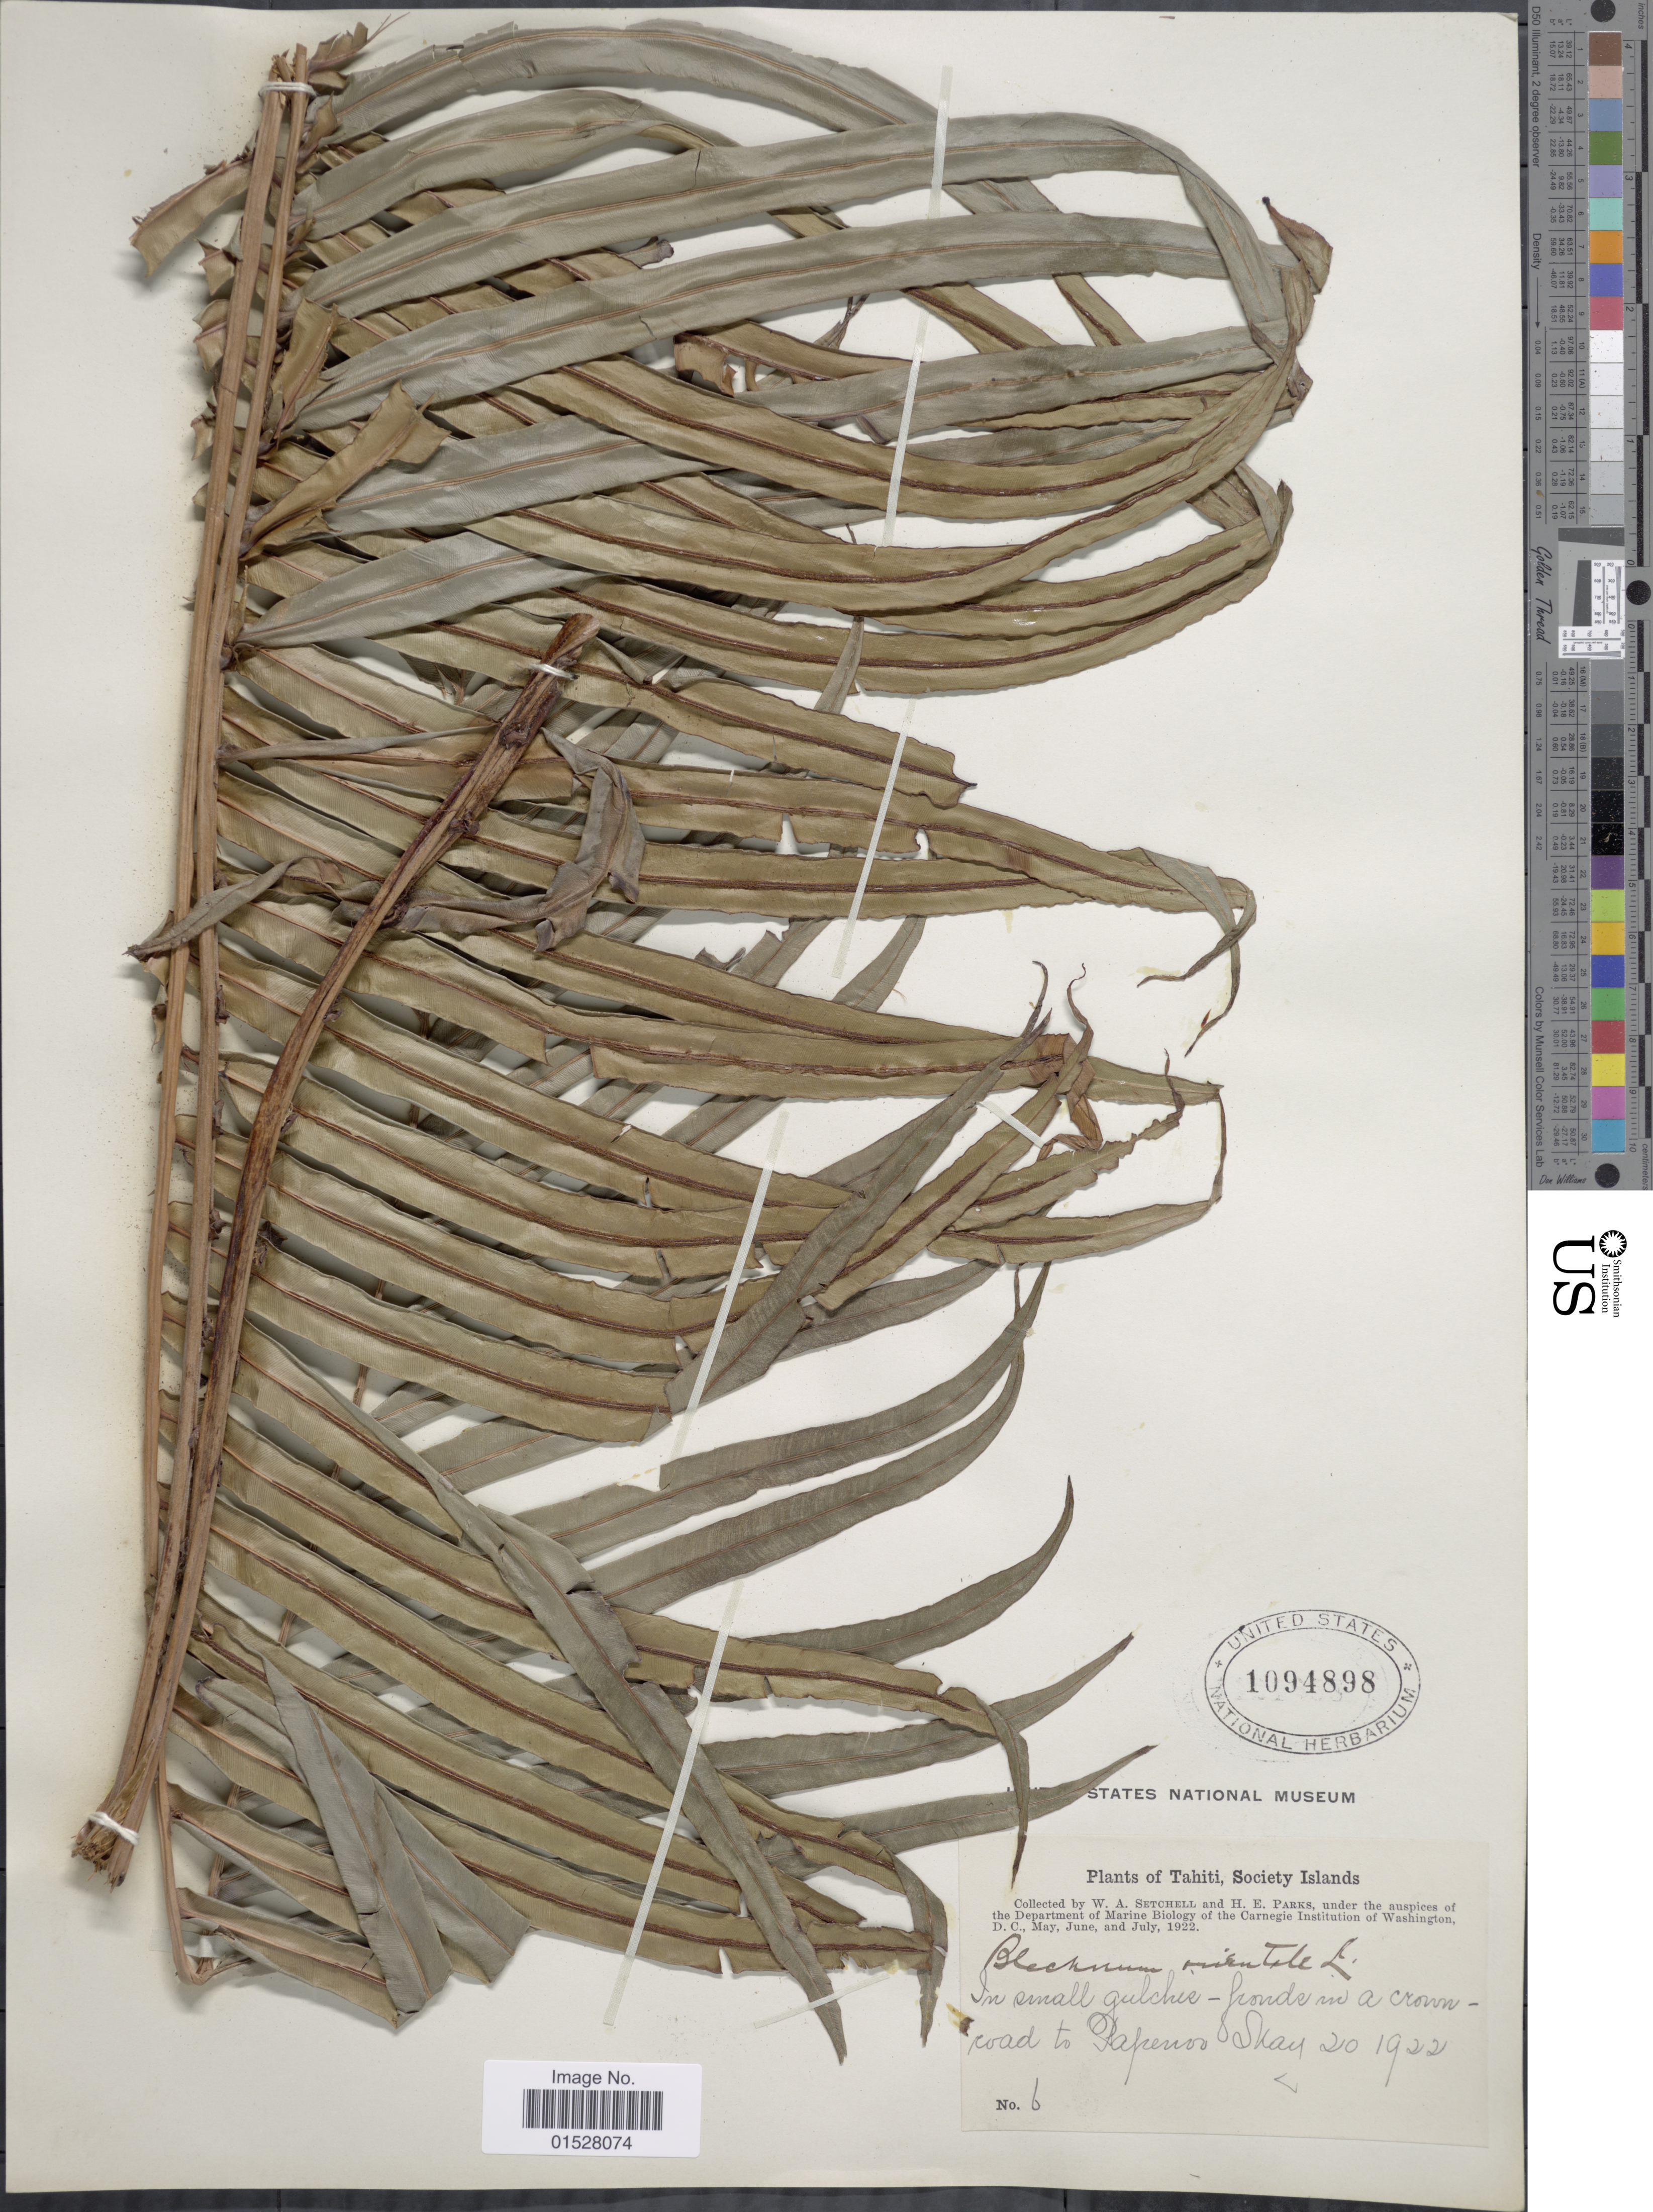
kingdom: Plantae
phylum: Tracheophyta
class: Polypodiopsida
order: Polypodiales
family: Blechnaceae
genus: Blechnum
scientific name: Blechnum orientale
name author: L.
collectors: W. Setchell & H. E. Parks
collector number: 6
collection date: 1922-05-20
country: French Polynesia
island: Tahiti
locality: Tahiti, Society Islands, in a crown-road to Papenoo. [interpreted]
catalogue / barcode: US 1094898